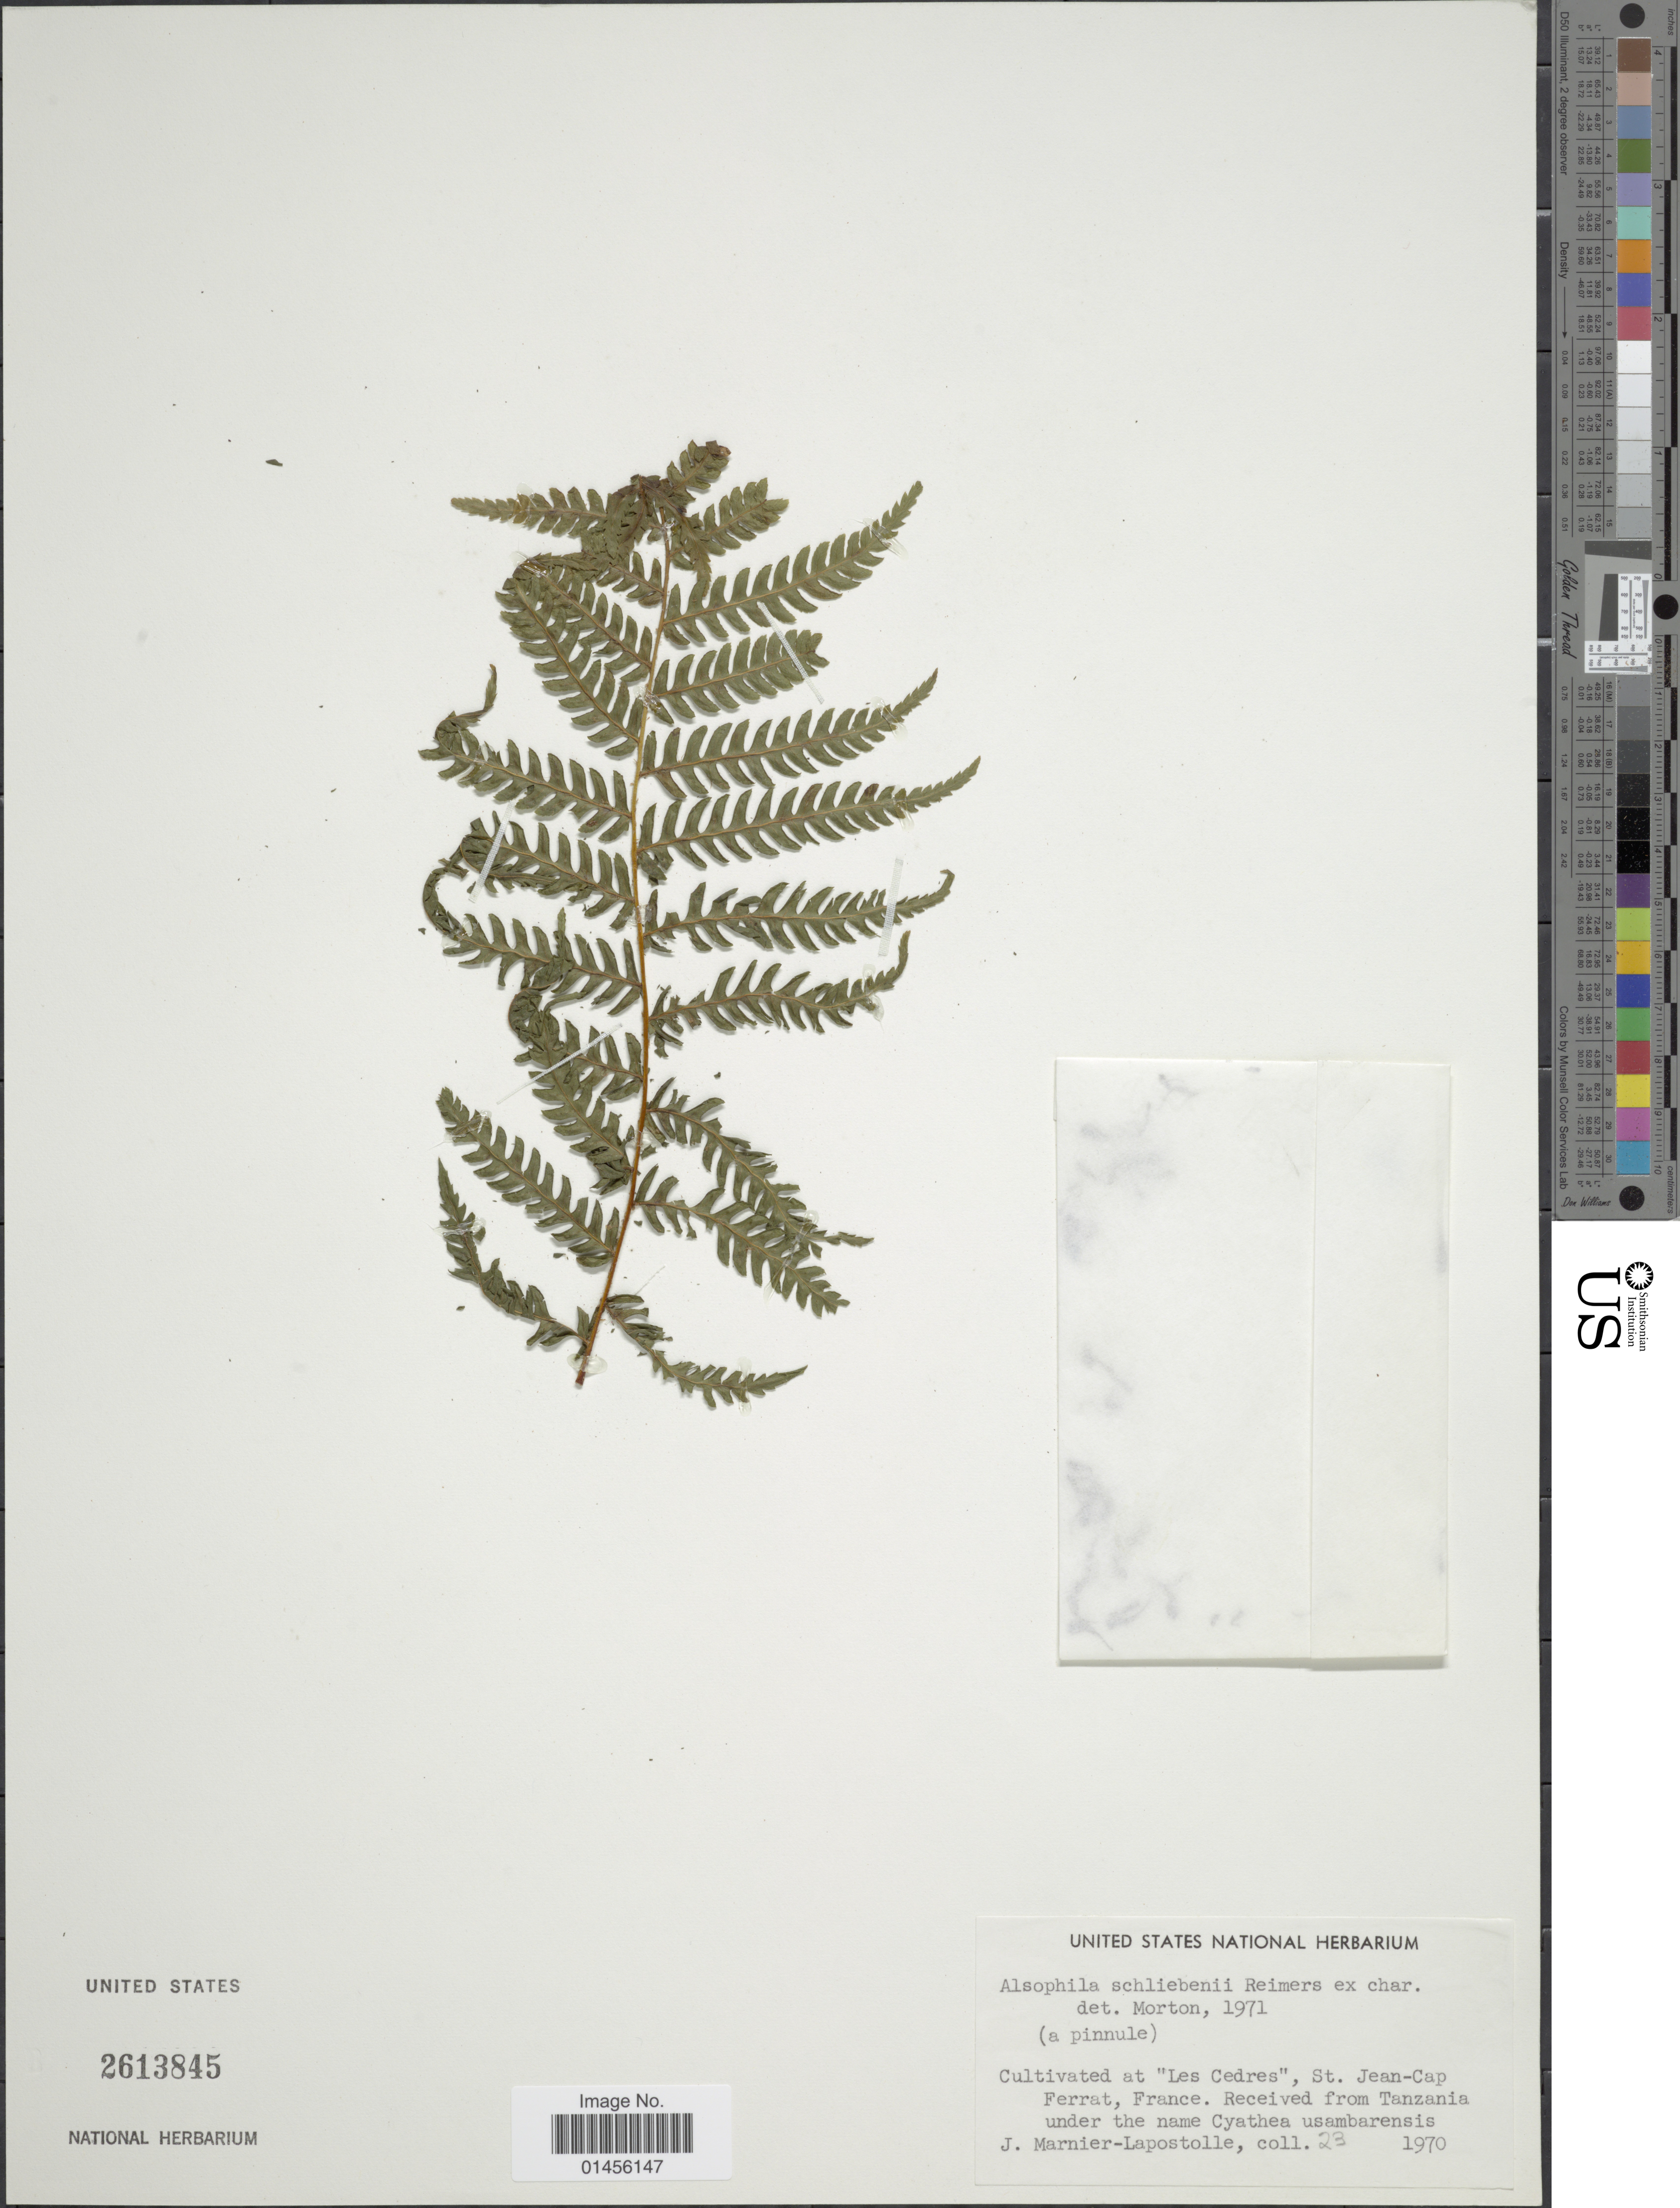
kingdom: Plantae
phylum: Tracheophyta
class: Polypodiopsida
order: Cyatheales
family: Cyatheaceae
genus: Alsophila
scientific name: Alsophila schliebenii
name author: Reimers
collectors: J. Marnier-Lapostolle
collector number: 23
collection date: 1970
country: France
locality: Cutivated at 'Les Cedres', St Jean-Cap Ferrat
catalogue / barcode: US 2613845